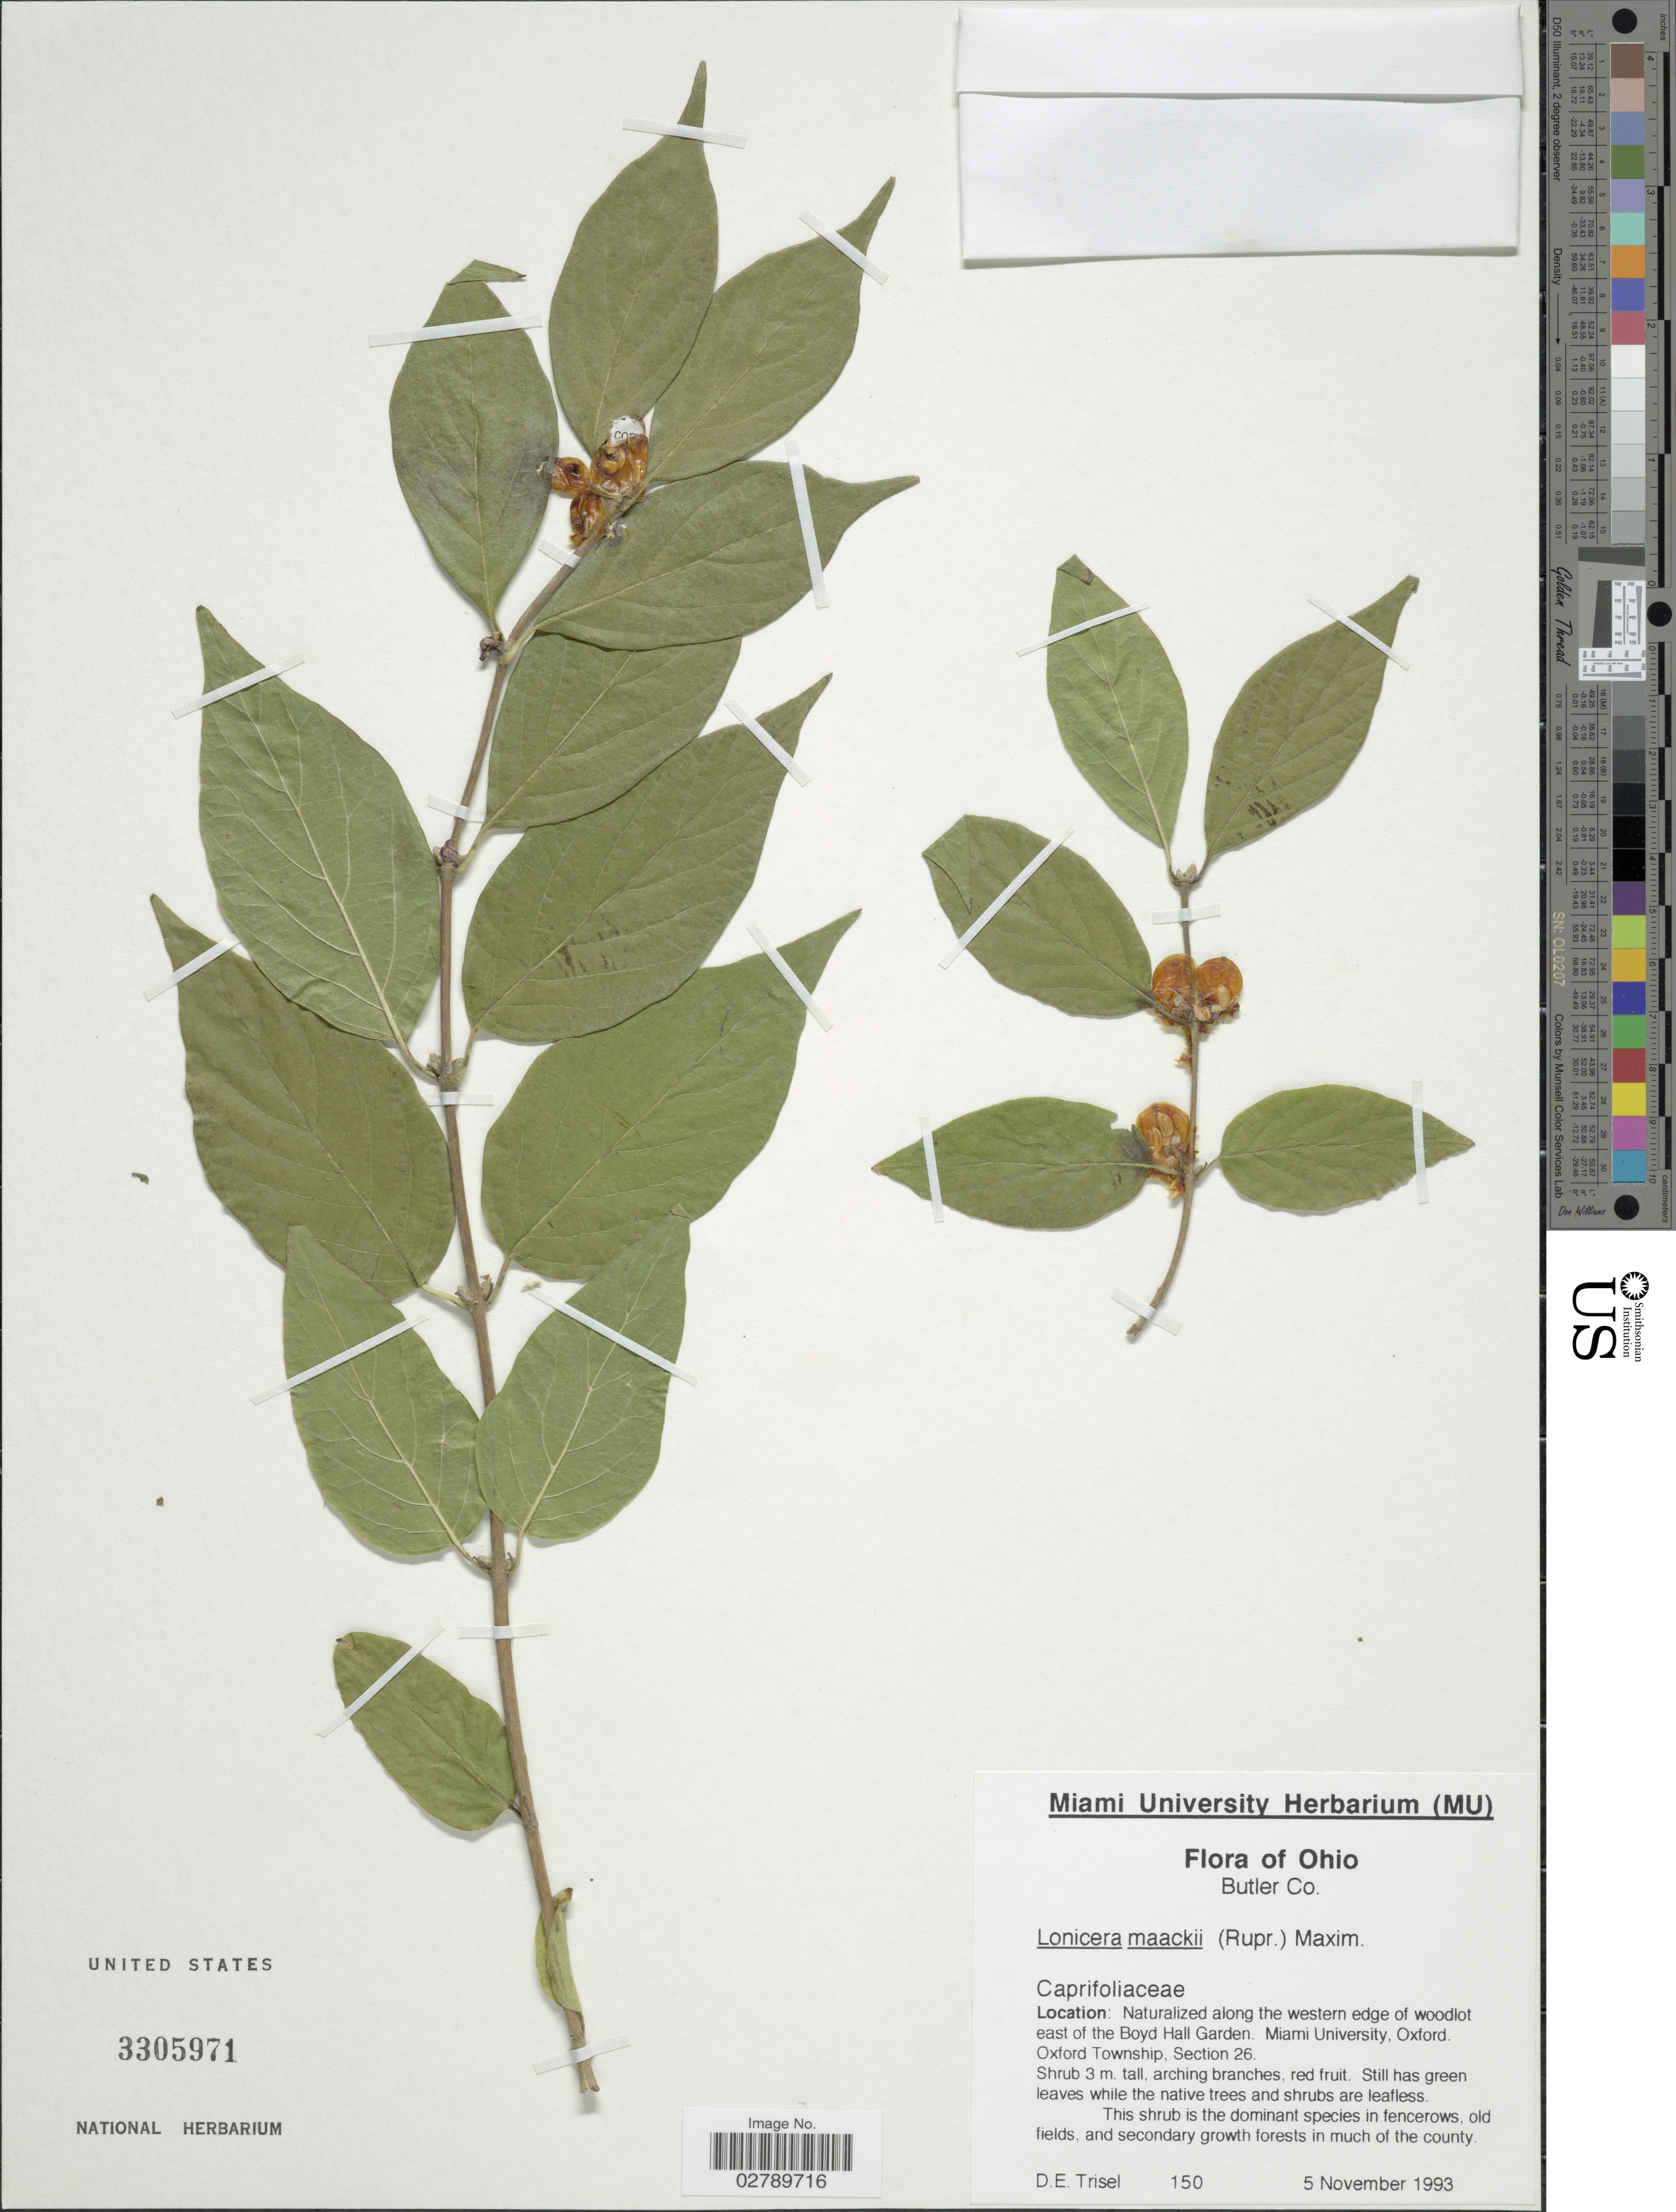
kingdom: Plantae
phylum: Tracheophyta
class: Magnoliopsida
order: Dipsacales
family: Caprifoliaceae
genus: Lonicera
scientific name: Lonicera maackii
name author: (Rupr.) Maxim.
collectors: D. Trisel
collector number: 150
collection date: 1993-11-05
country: United States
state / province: Ohio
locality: Butler Co. Naturalized along the western edge of woodlot east of the Boyd Hall Garden. Miami Univeristy, Oxford. Oxford Township, Section 26.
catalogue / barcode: US 3305971